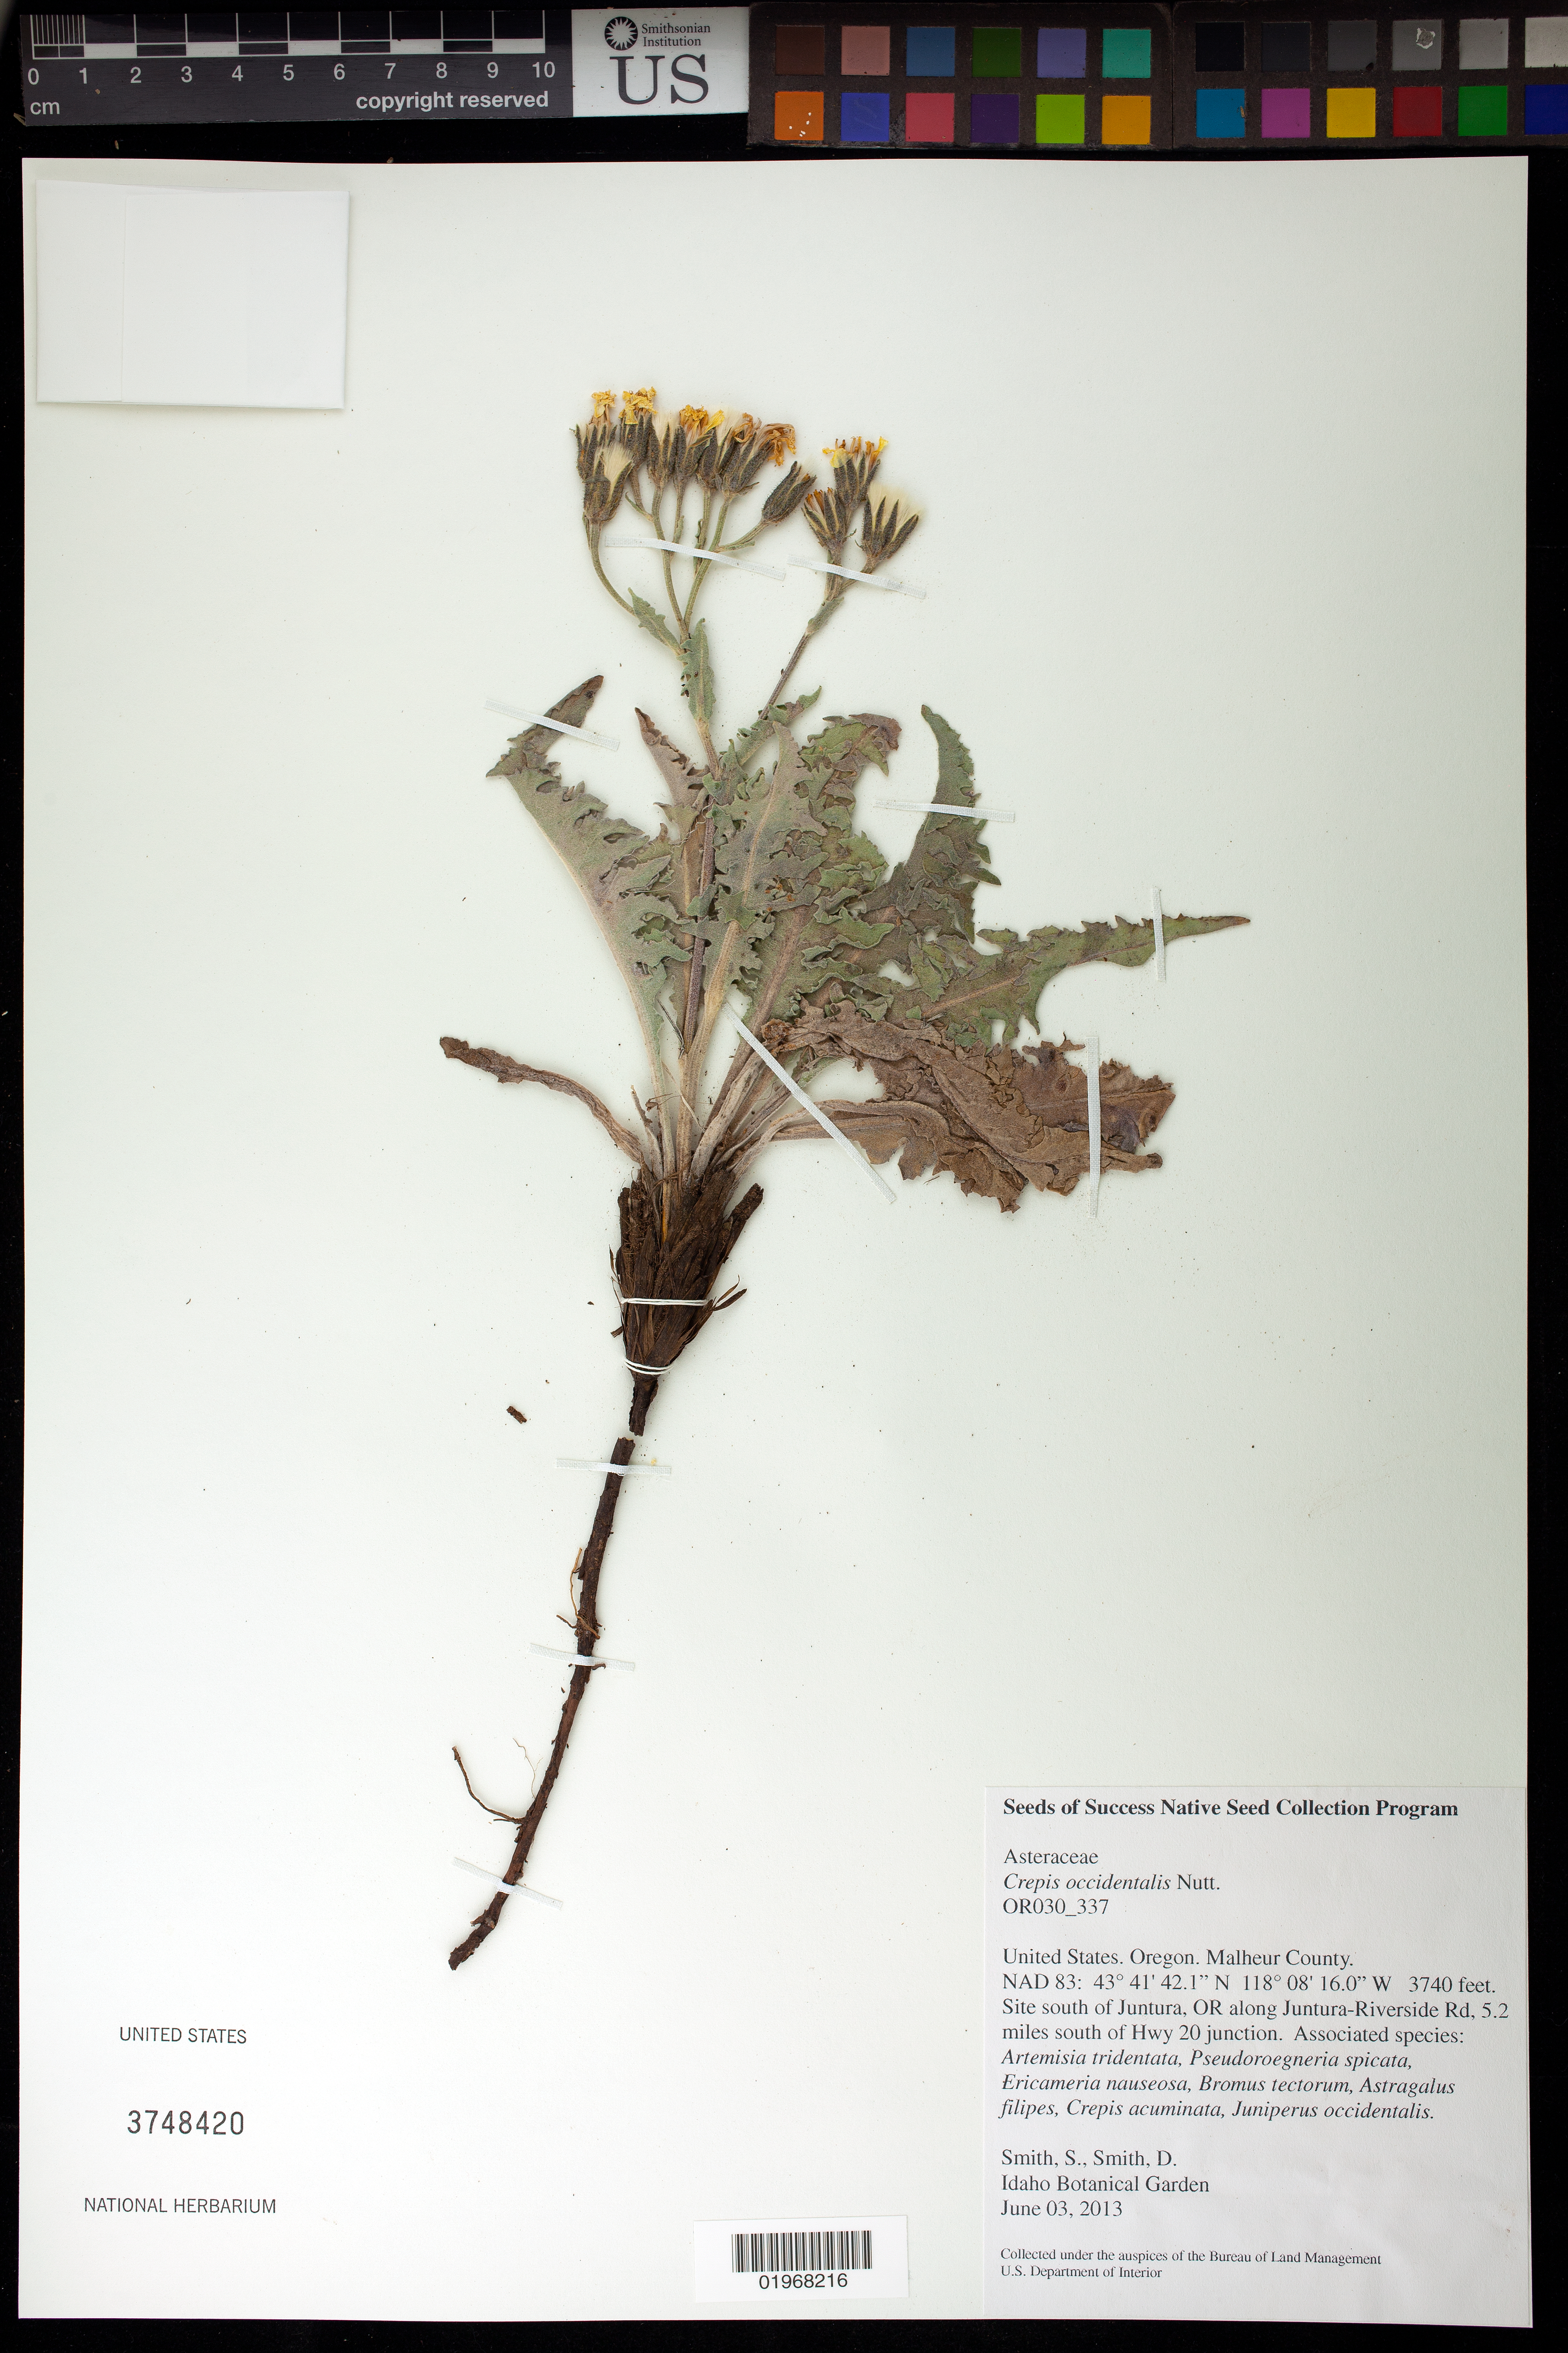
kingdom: Plantae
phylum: Tracheophyta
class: Magnoliopsida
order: Asterales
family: Asteraceae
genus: Crepis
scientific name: Crepis occidentalis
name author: Nutt.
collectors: S. Smith & D. Smith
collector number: OR030-337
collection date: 2013-06-03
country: United States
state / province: Oregon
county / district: Malheur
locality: S of Juntura, along Juntura-Riverside Rd, 5.2 mi. S of Hwy 20 jct.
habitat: With Bromus tectorum, Juniperus occidentalis, Crepis acuminata, ect.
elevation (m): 1140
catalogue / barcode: US 3748420